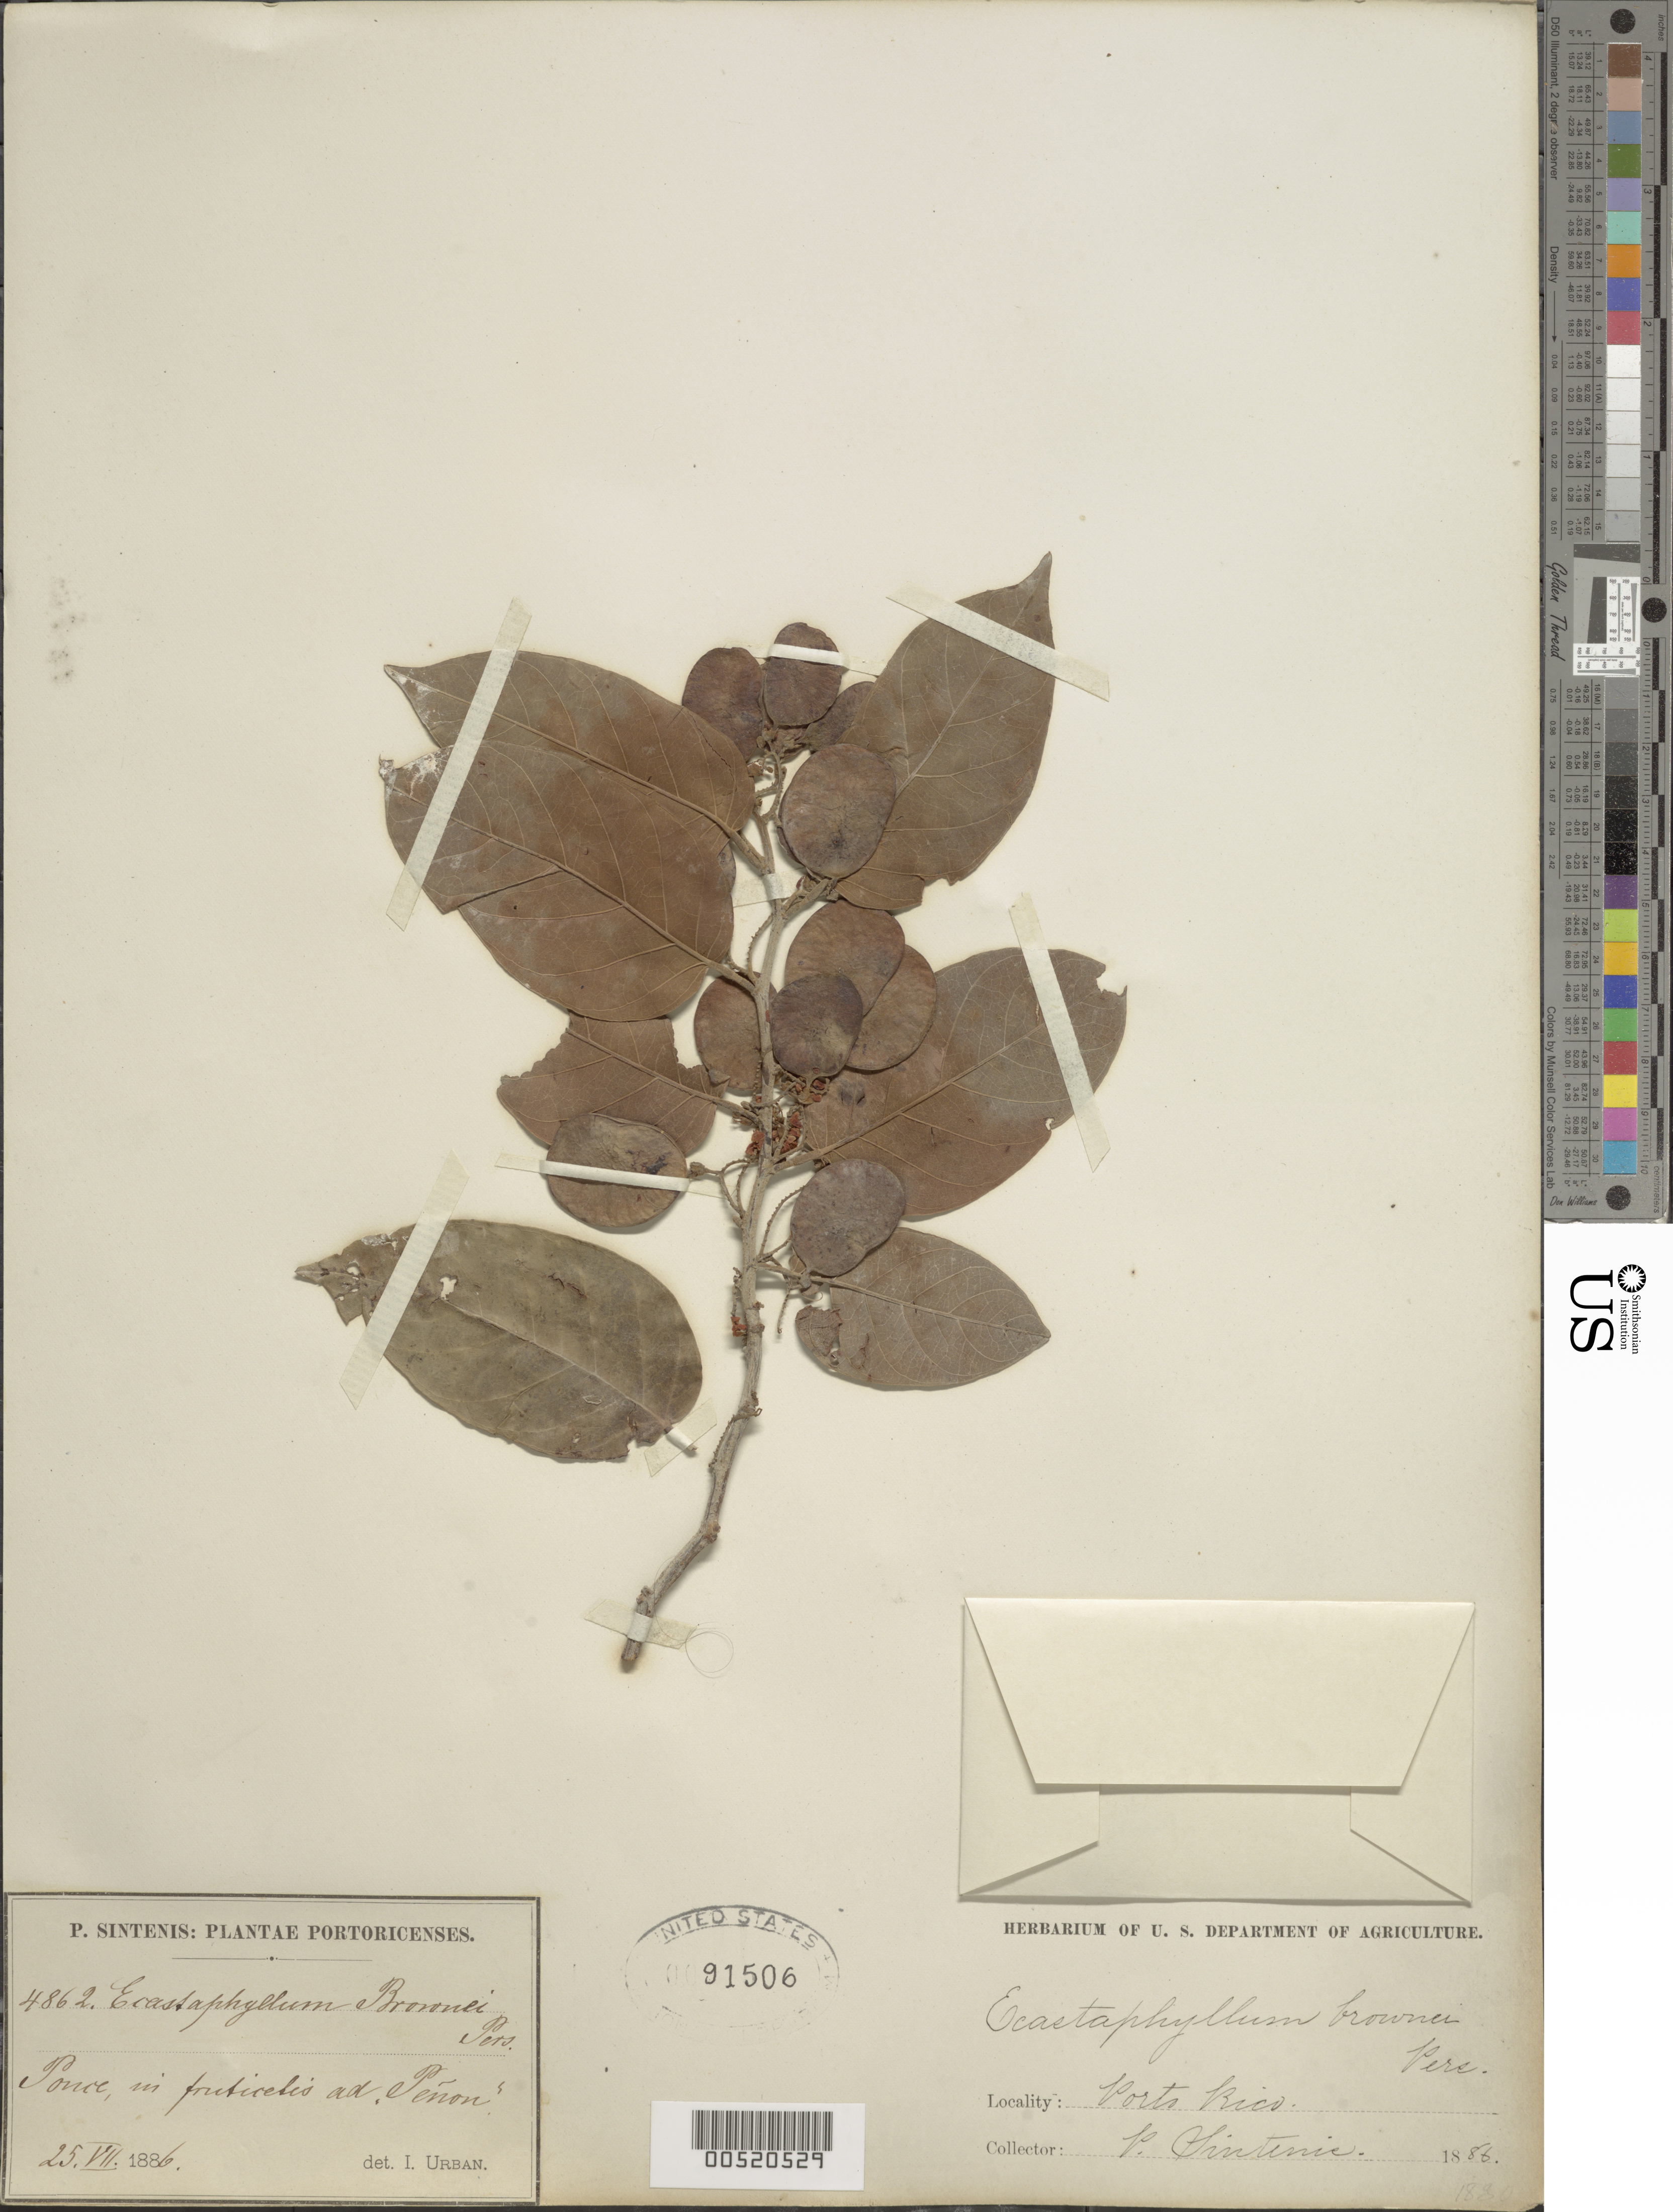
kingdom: Plantae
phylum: Tracheophyta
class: Magnoliopsida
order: Fabales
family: Fabaceae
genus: Dalbergia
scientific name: Dalbergia hecastophyllum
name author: (L.) Taub.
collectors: P. Sintenis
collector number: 4862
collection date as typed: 25 Jul 1886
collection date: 1886-07-25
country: Puerto Rico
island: Greater Antilles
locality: Ponce. In fruticetis ad Peñon.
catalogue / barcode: US 91506